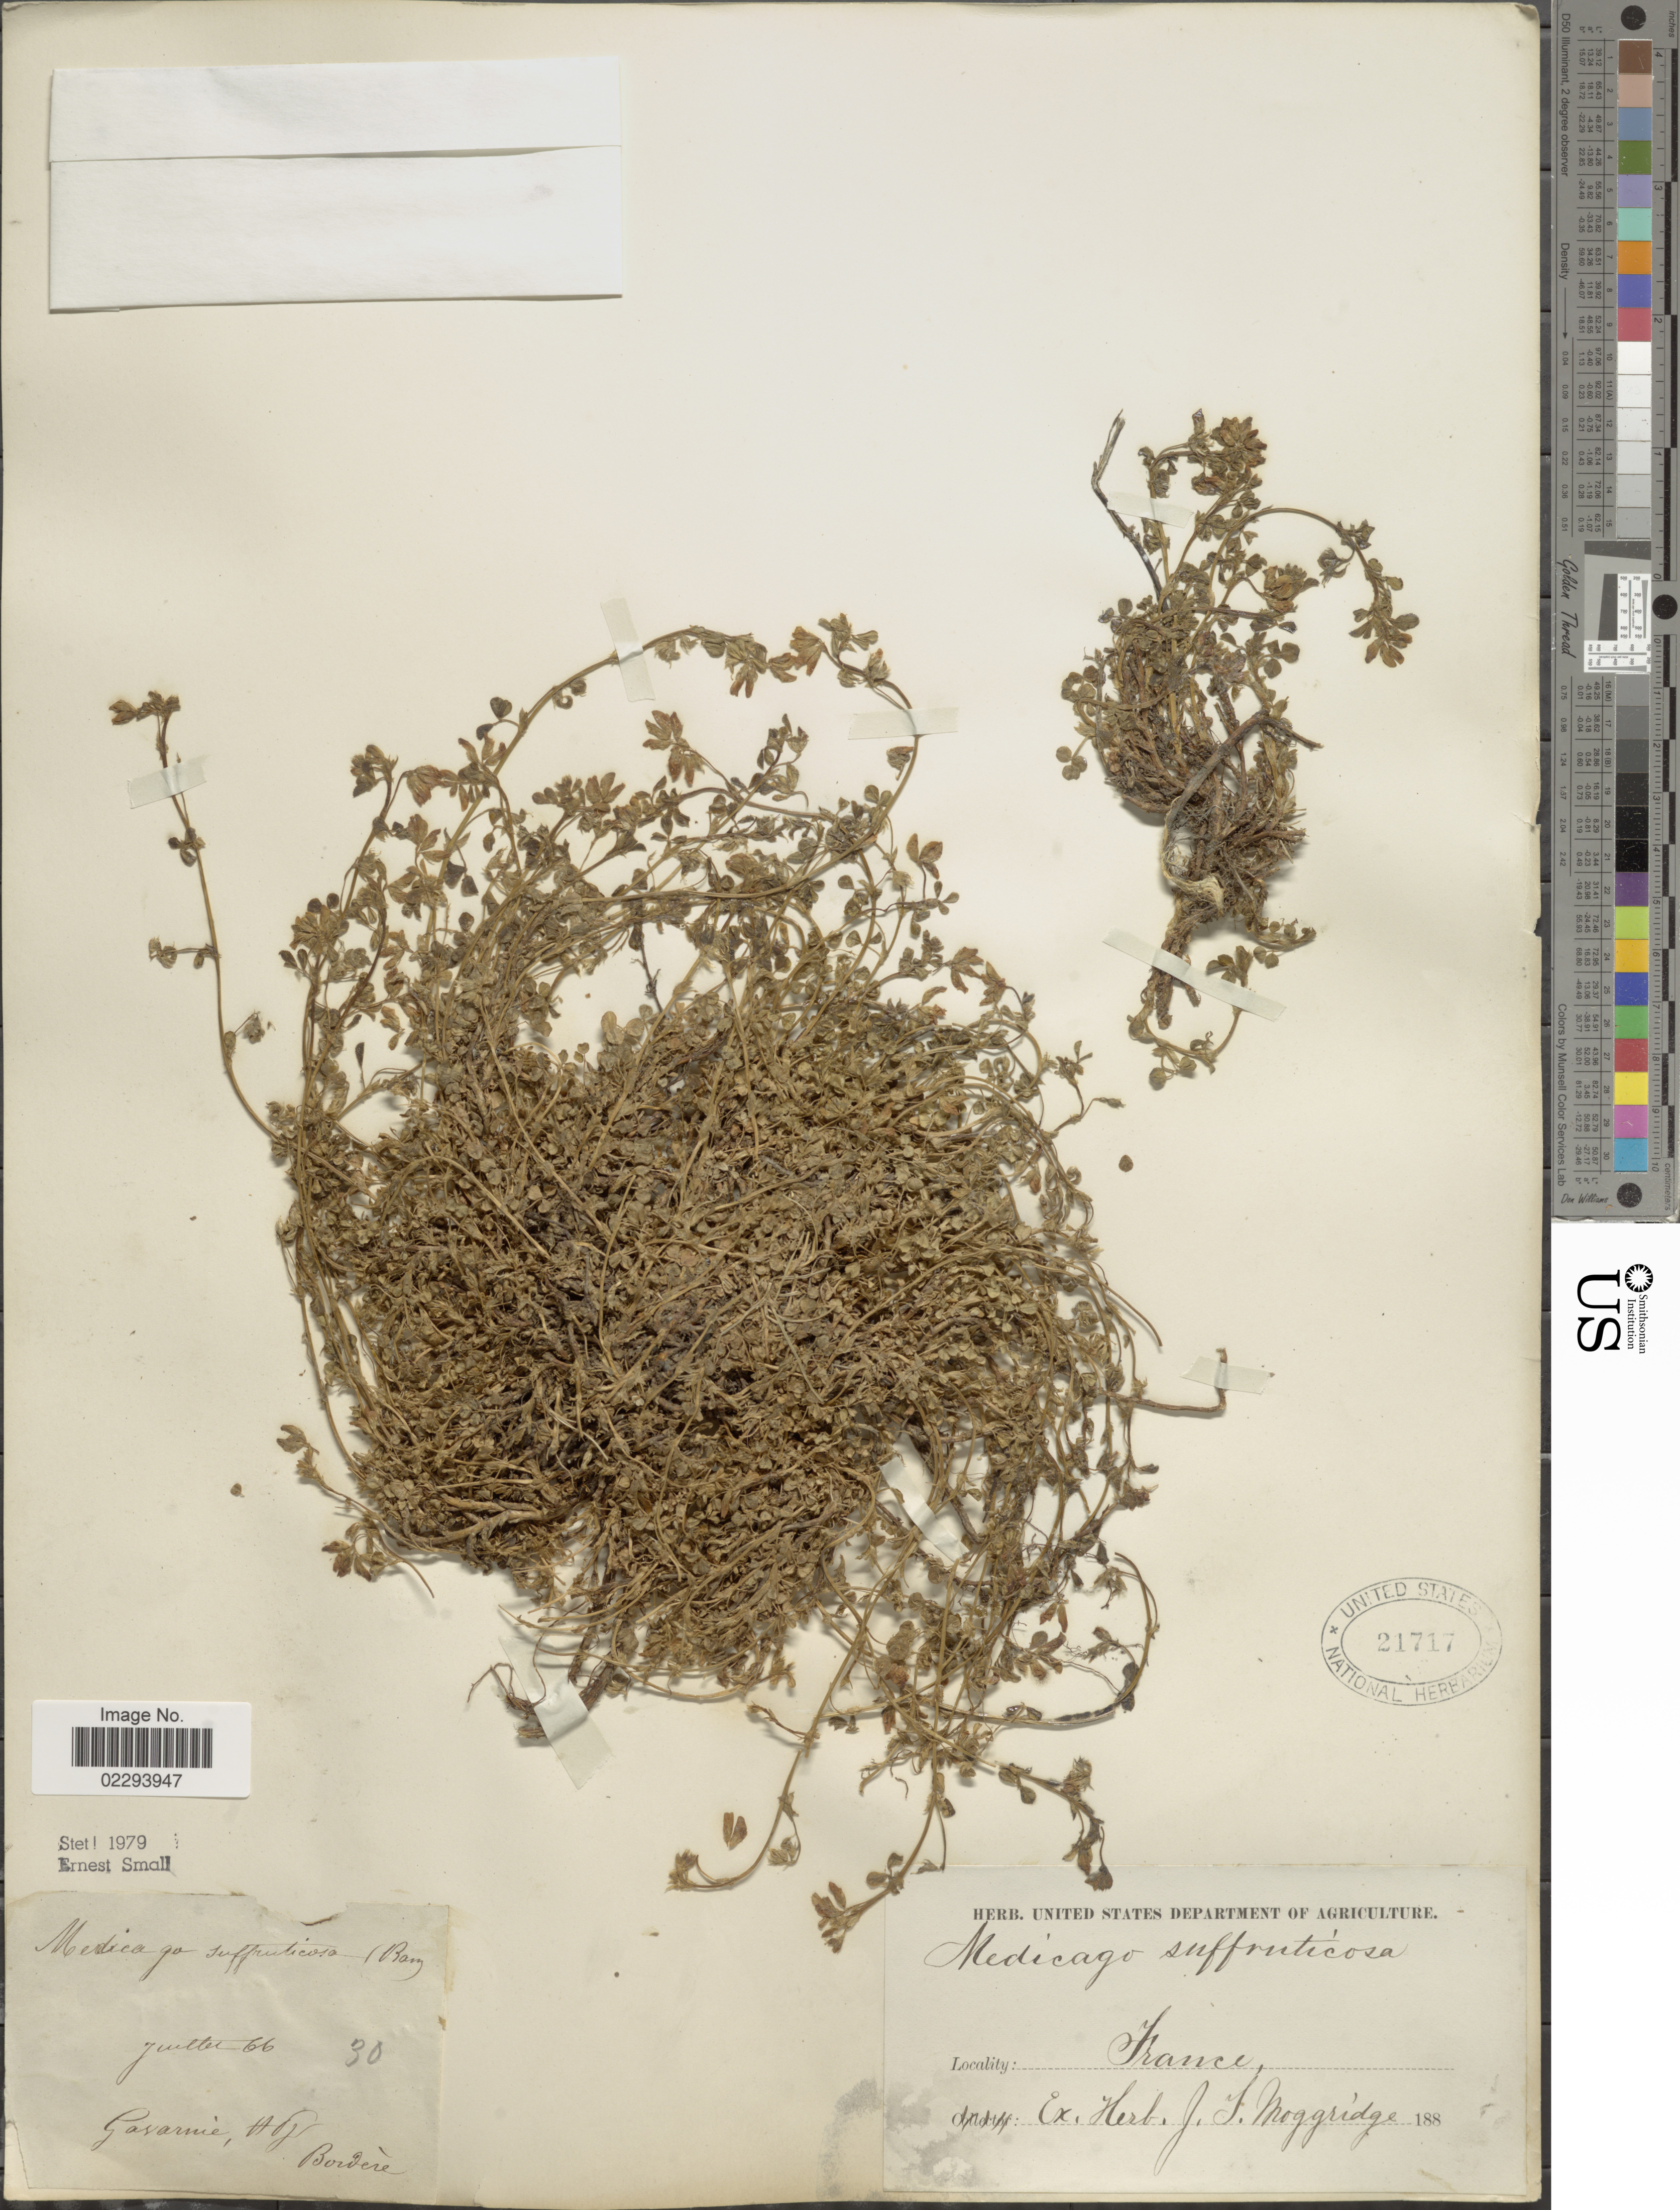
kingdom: Plantae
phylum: Tracheophyta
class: Magnoliopsida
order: Fabales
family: Fabaceae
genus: Medicago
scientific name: Medicago suffruticosa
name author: DC.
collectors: -. Bordère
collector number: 30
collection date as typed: Transcribed d/m/y: /7/66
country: France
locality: Gavarmie, H [illegible text]. [interpreted]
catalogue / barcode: US 21717